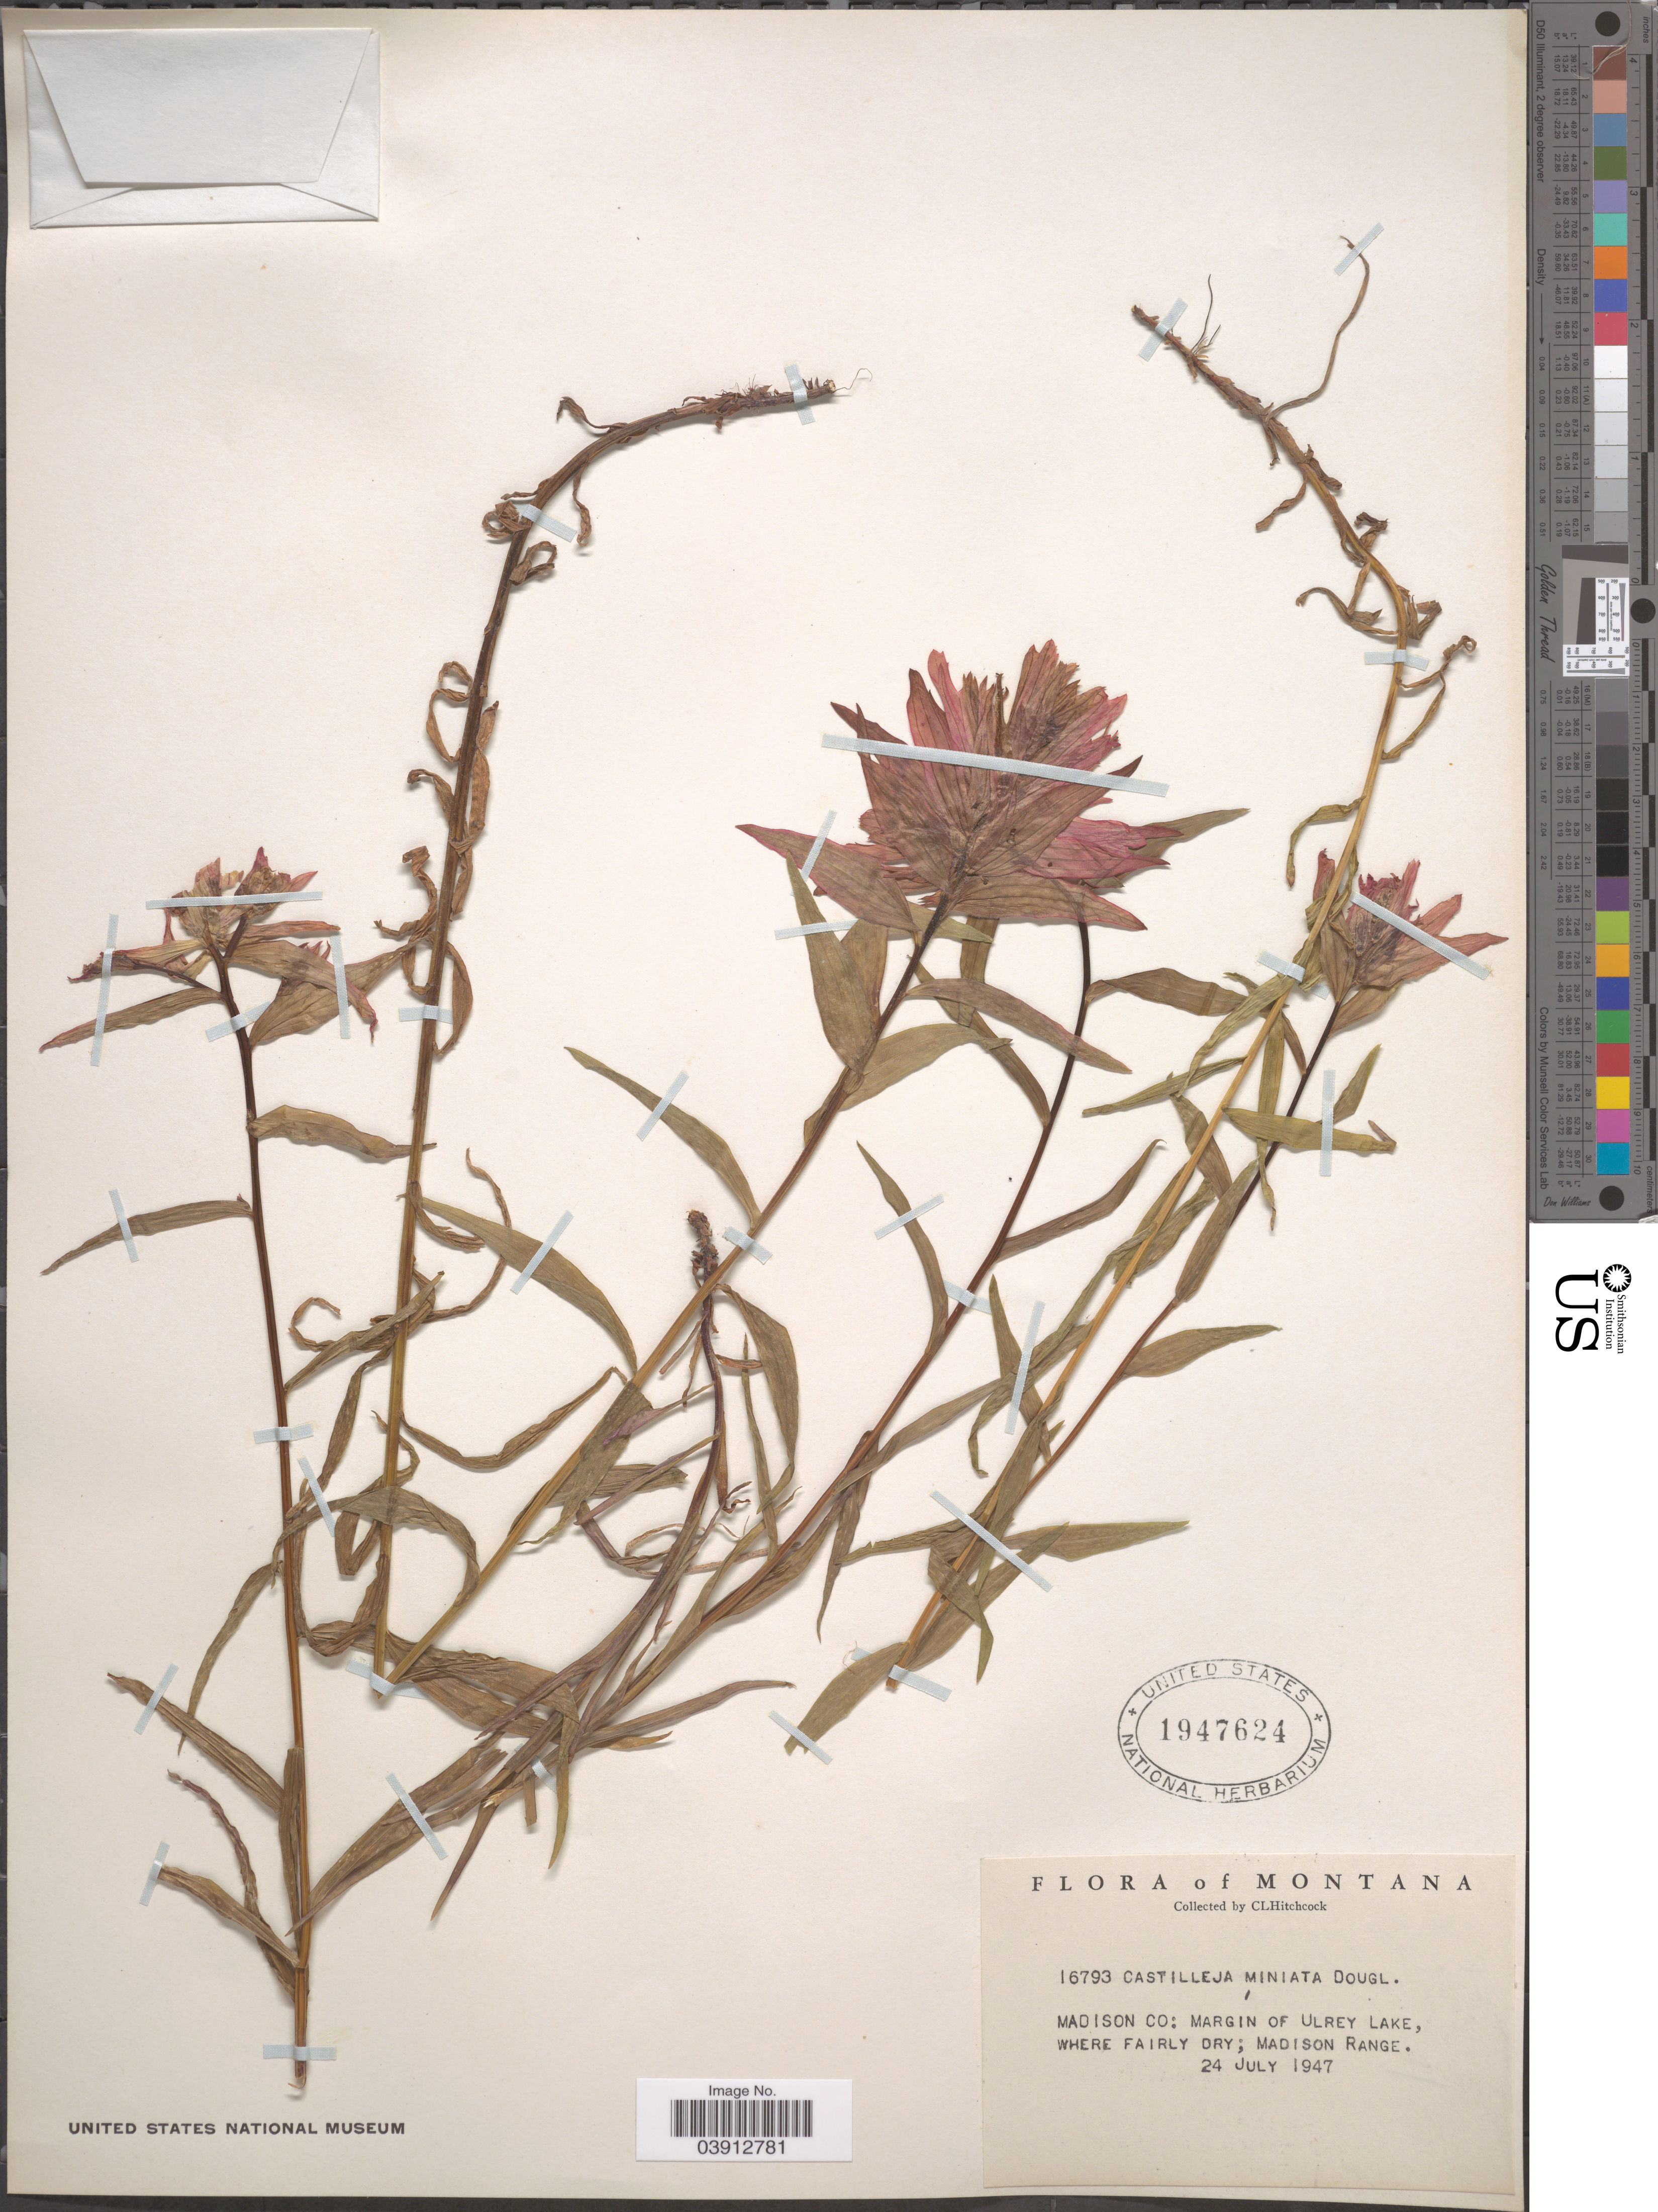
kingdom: Plantae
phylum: Tracheophyta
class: Magnoliopsida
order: Lamiales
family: Orobanchaceae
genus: Castilleja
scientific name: Castilleja miniata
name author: Douglas ex Hook.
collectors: C. L. Hitchcock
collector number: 16793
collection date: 1947-07-24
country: United States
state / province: Montana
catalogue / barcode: US 1947624